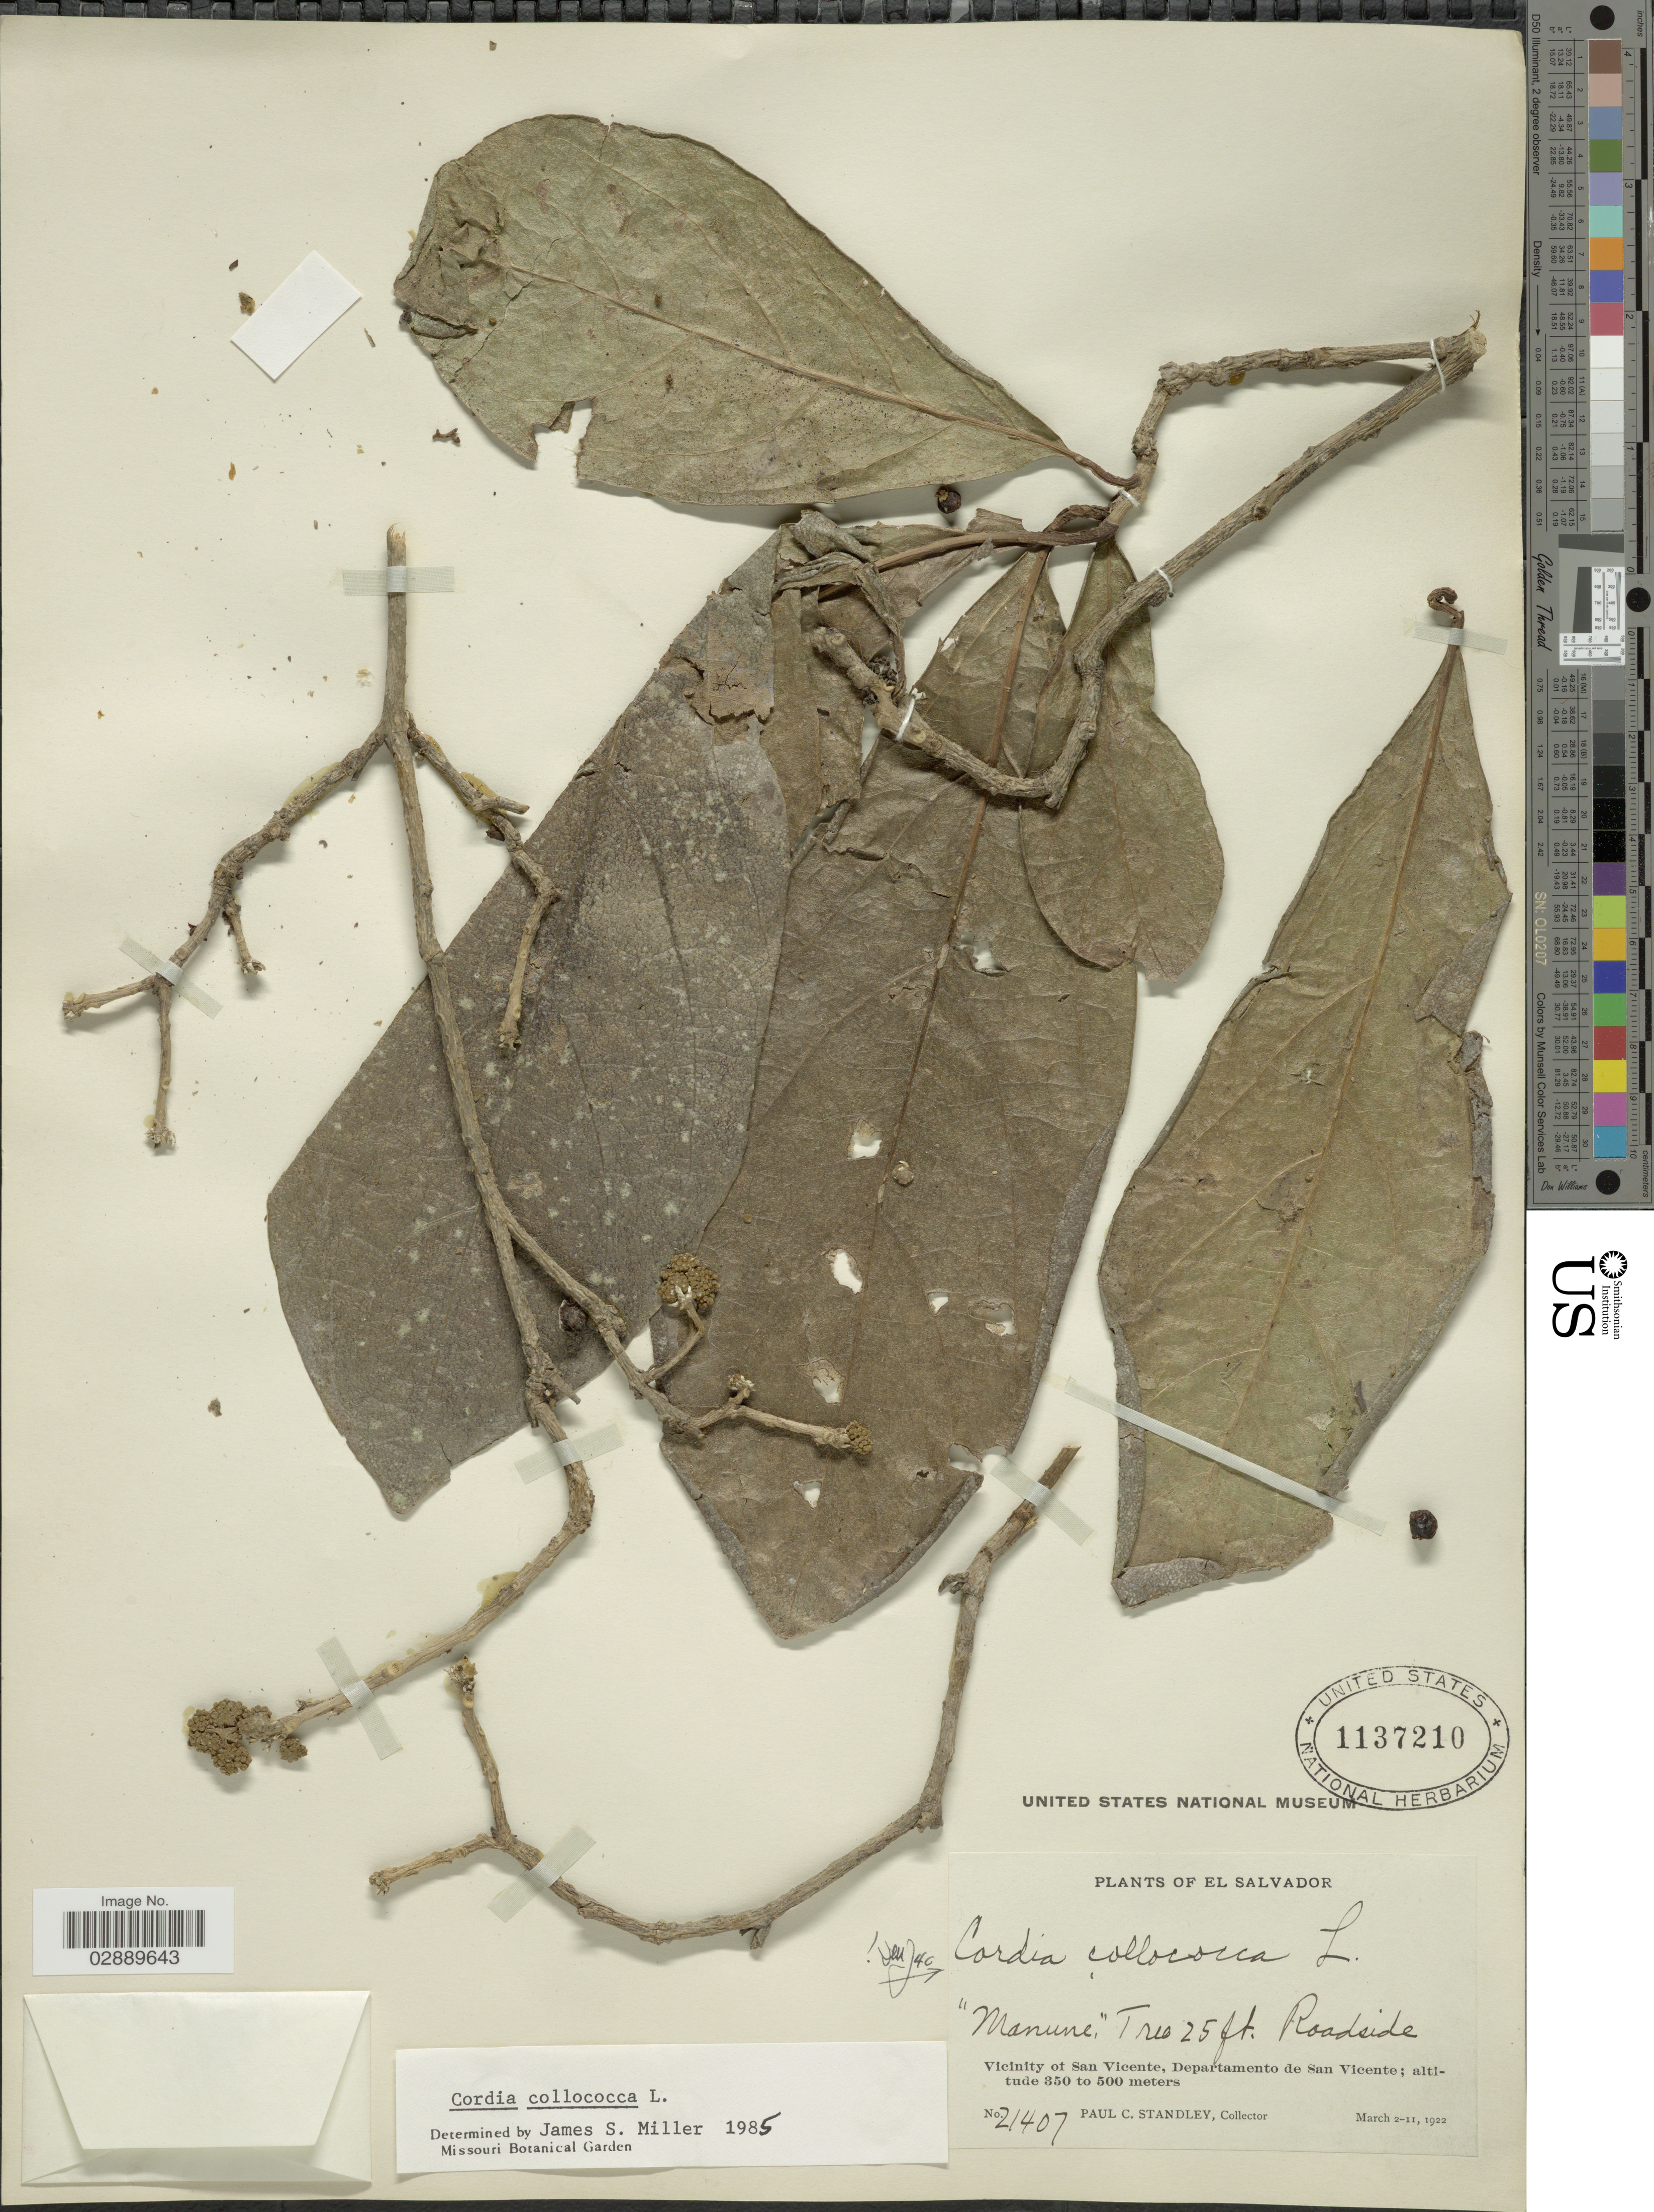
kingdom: Plantae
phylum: Tracheophyta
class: Magnoliopsida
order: Boraginales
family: Cordiaceae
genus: Cordia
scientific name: Cordia collococca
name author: L.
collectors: P. C. Standley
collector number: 21407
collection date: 1922-03-02/1922-03-11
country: El Salvador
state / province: San Vincente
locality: Vicinity of San Vicente, Departamento de San Vicente.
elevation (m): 350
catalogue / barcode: US 1137210